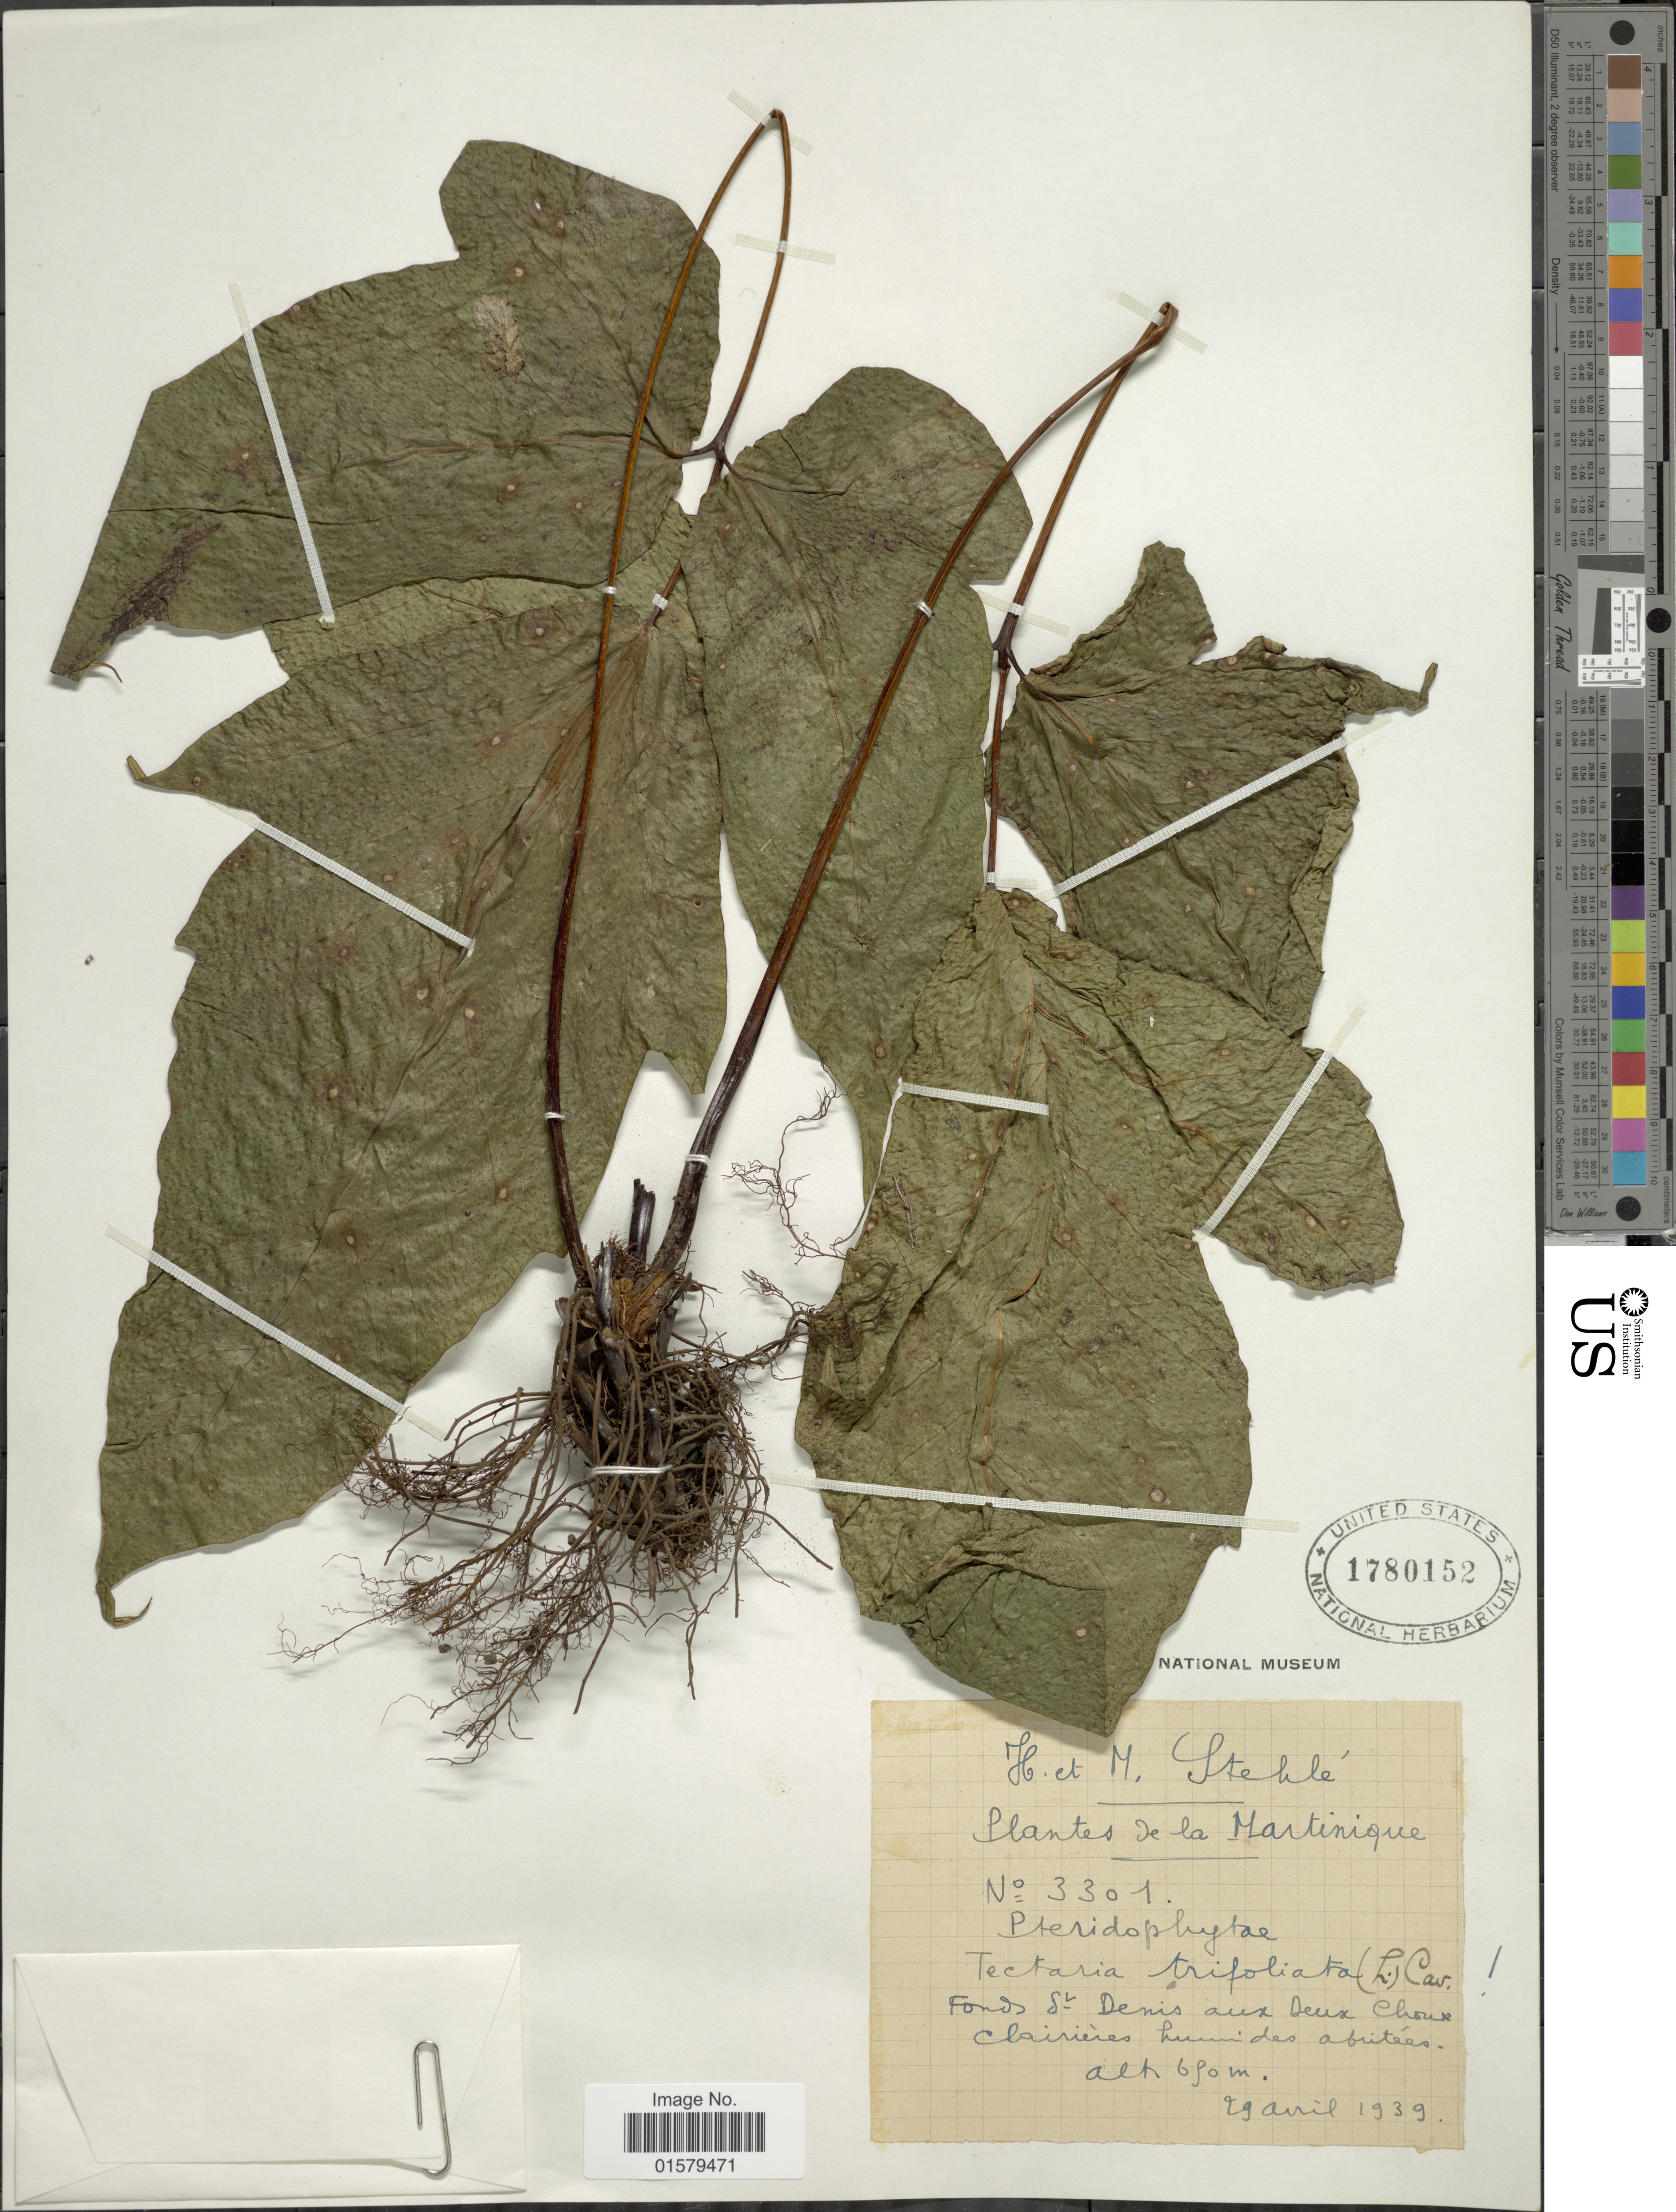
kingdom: Plantae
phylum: Tracheophyta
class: Polypodiopsida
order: Polypodiales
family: Tectariaceae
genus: Tectaria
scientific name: Tectaria trifoliata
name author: (L.) Cav.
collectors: H. Stehlé & M. Stehlé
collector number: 3301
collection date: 1939-04-29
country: Martinique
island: Martinique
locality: Fonds St. Denis aux Deux Choux.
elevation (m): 650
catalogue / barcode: US 1780152